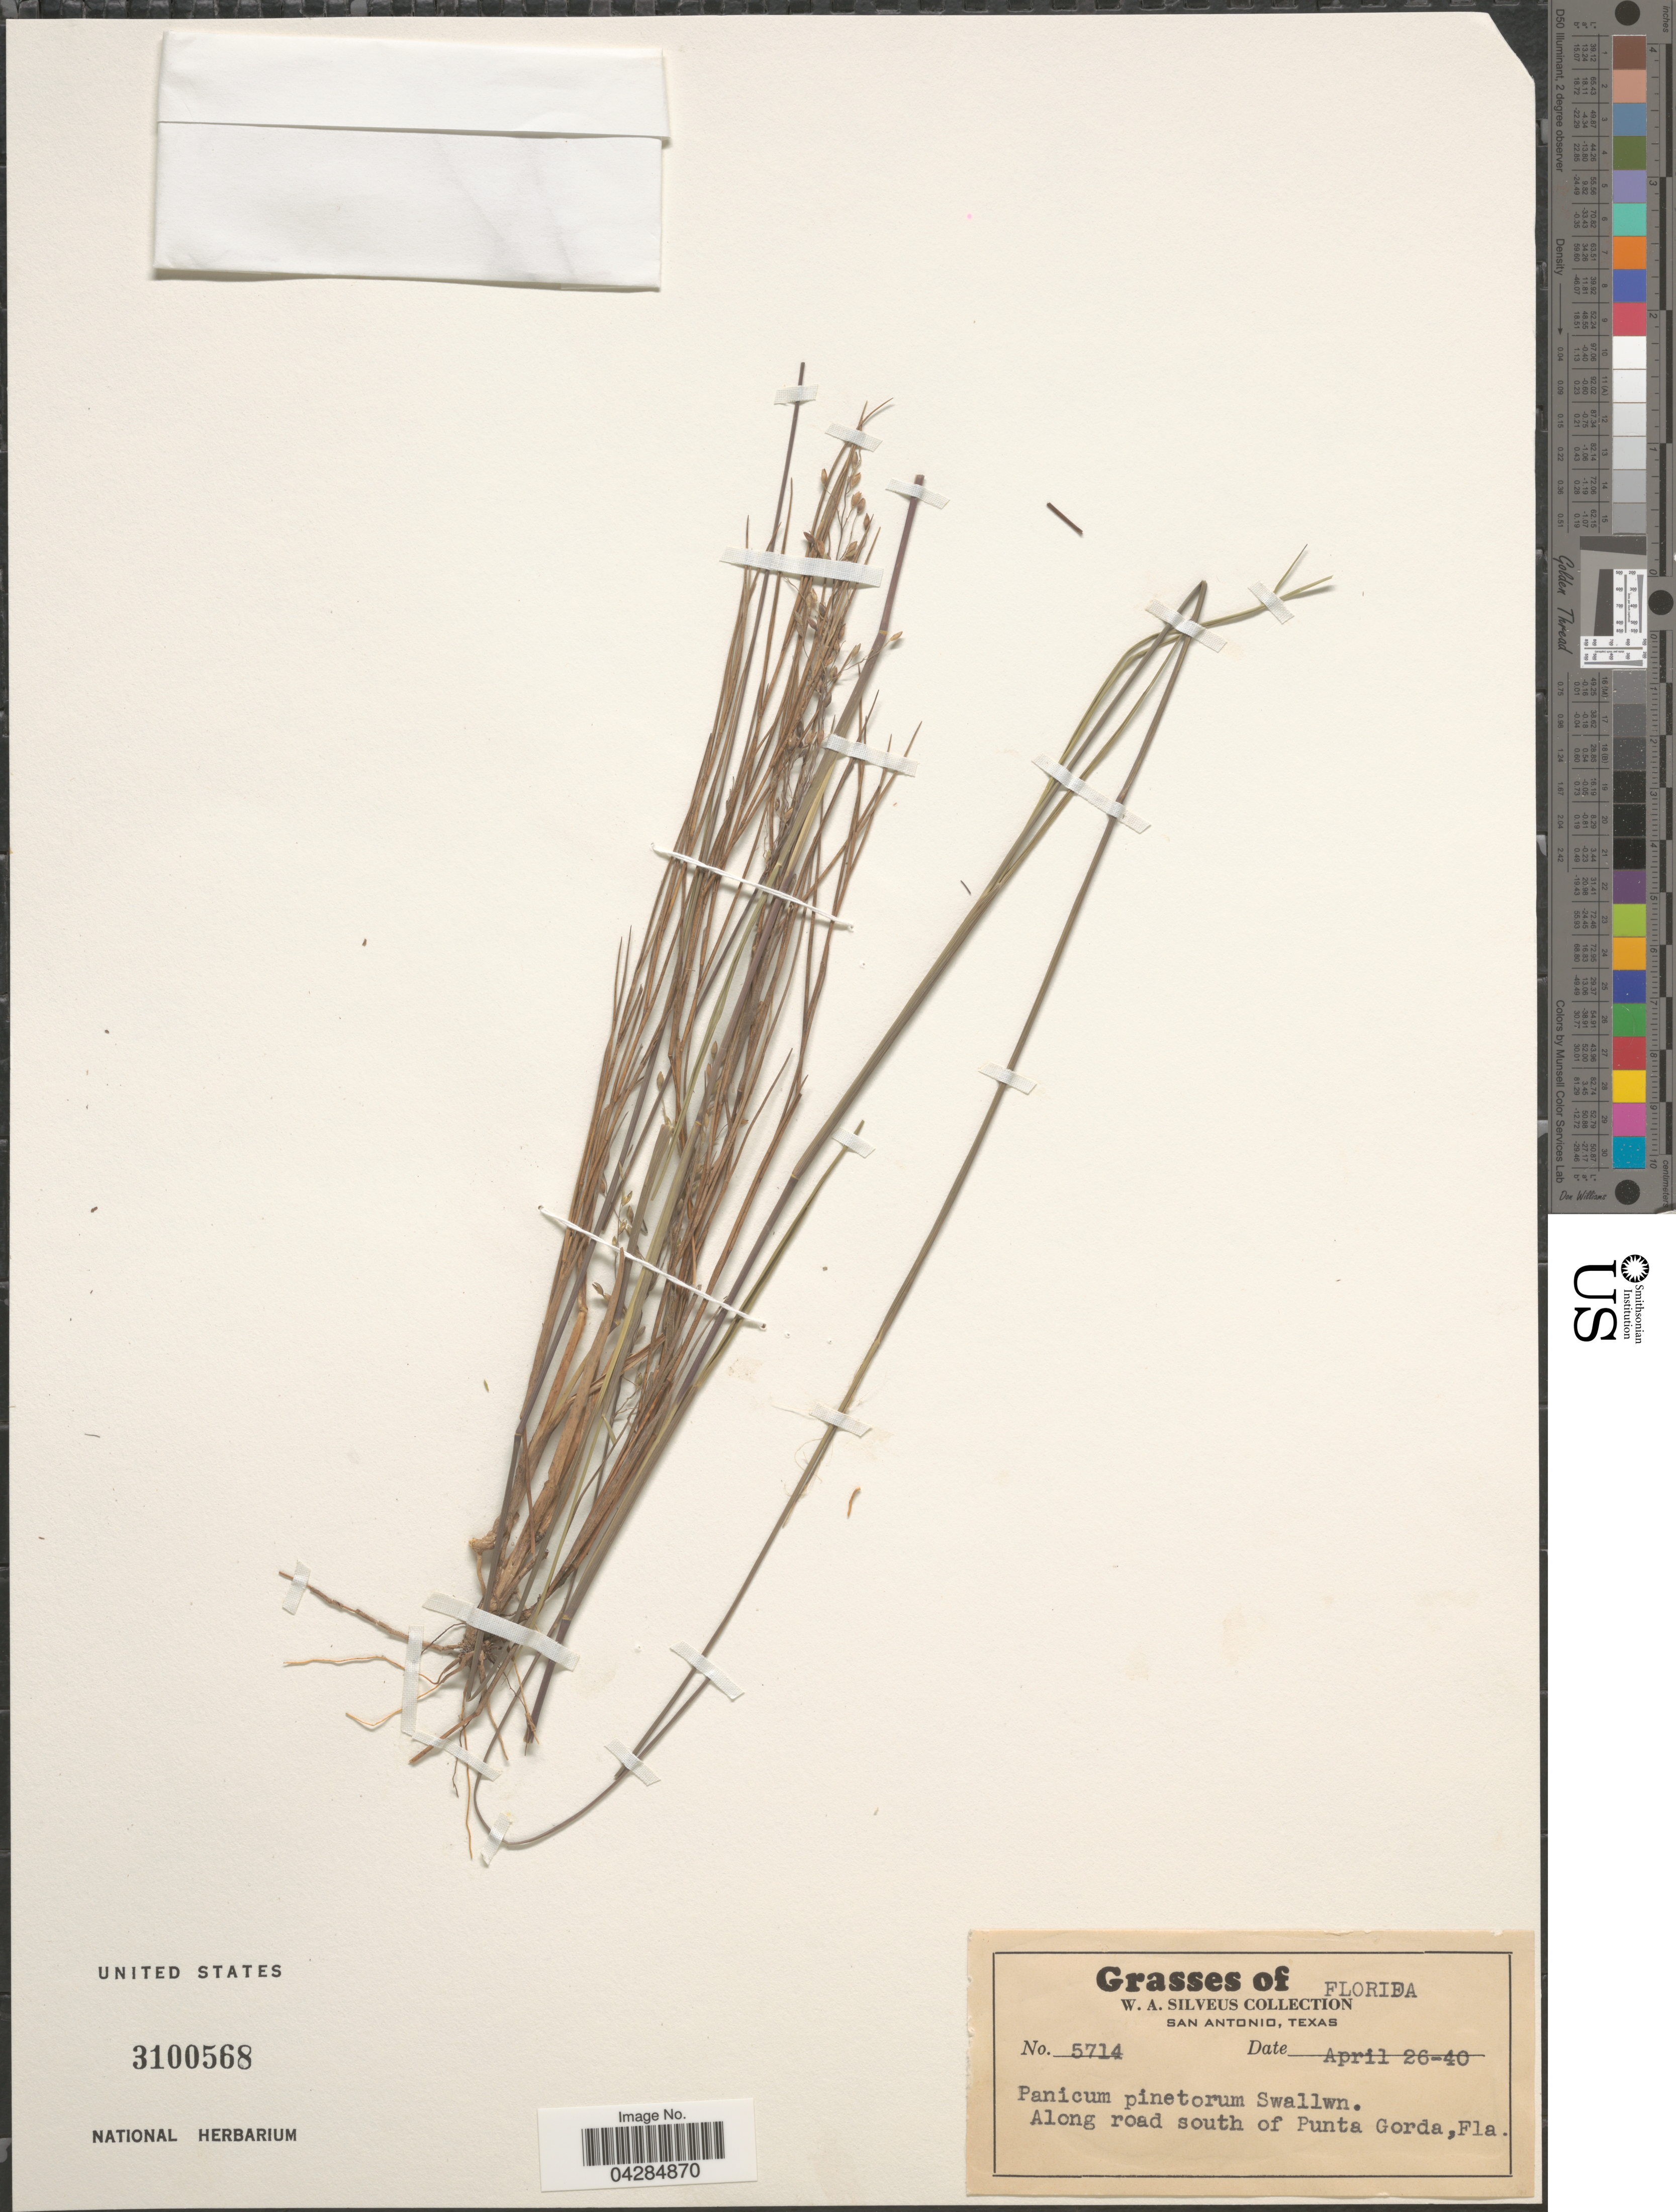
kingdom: Plantae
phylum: Tracheophyta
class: Liliopsida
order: Poales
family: Poaceae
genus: Dichanthelium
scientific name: Dichanthelium pinetorum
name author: (Swallen) LeBlond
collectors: W. Silveus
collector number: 5714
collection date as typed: Transcribed d/m/y: 26/4/40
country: United States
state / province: Florida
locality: Along road south of Punta Gorda.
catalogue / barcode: US 3100568